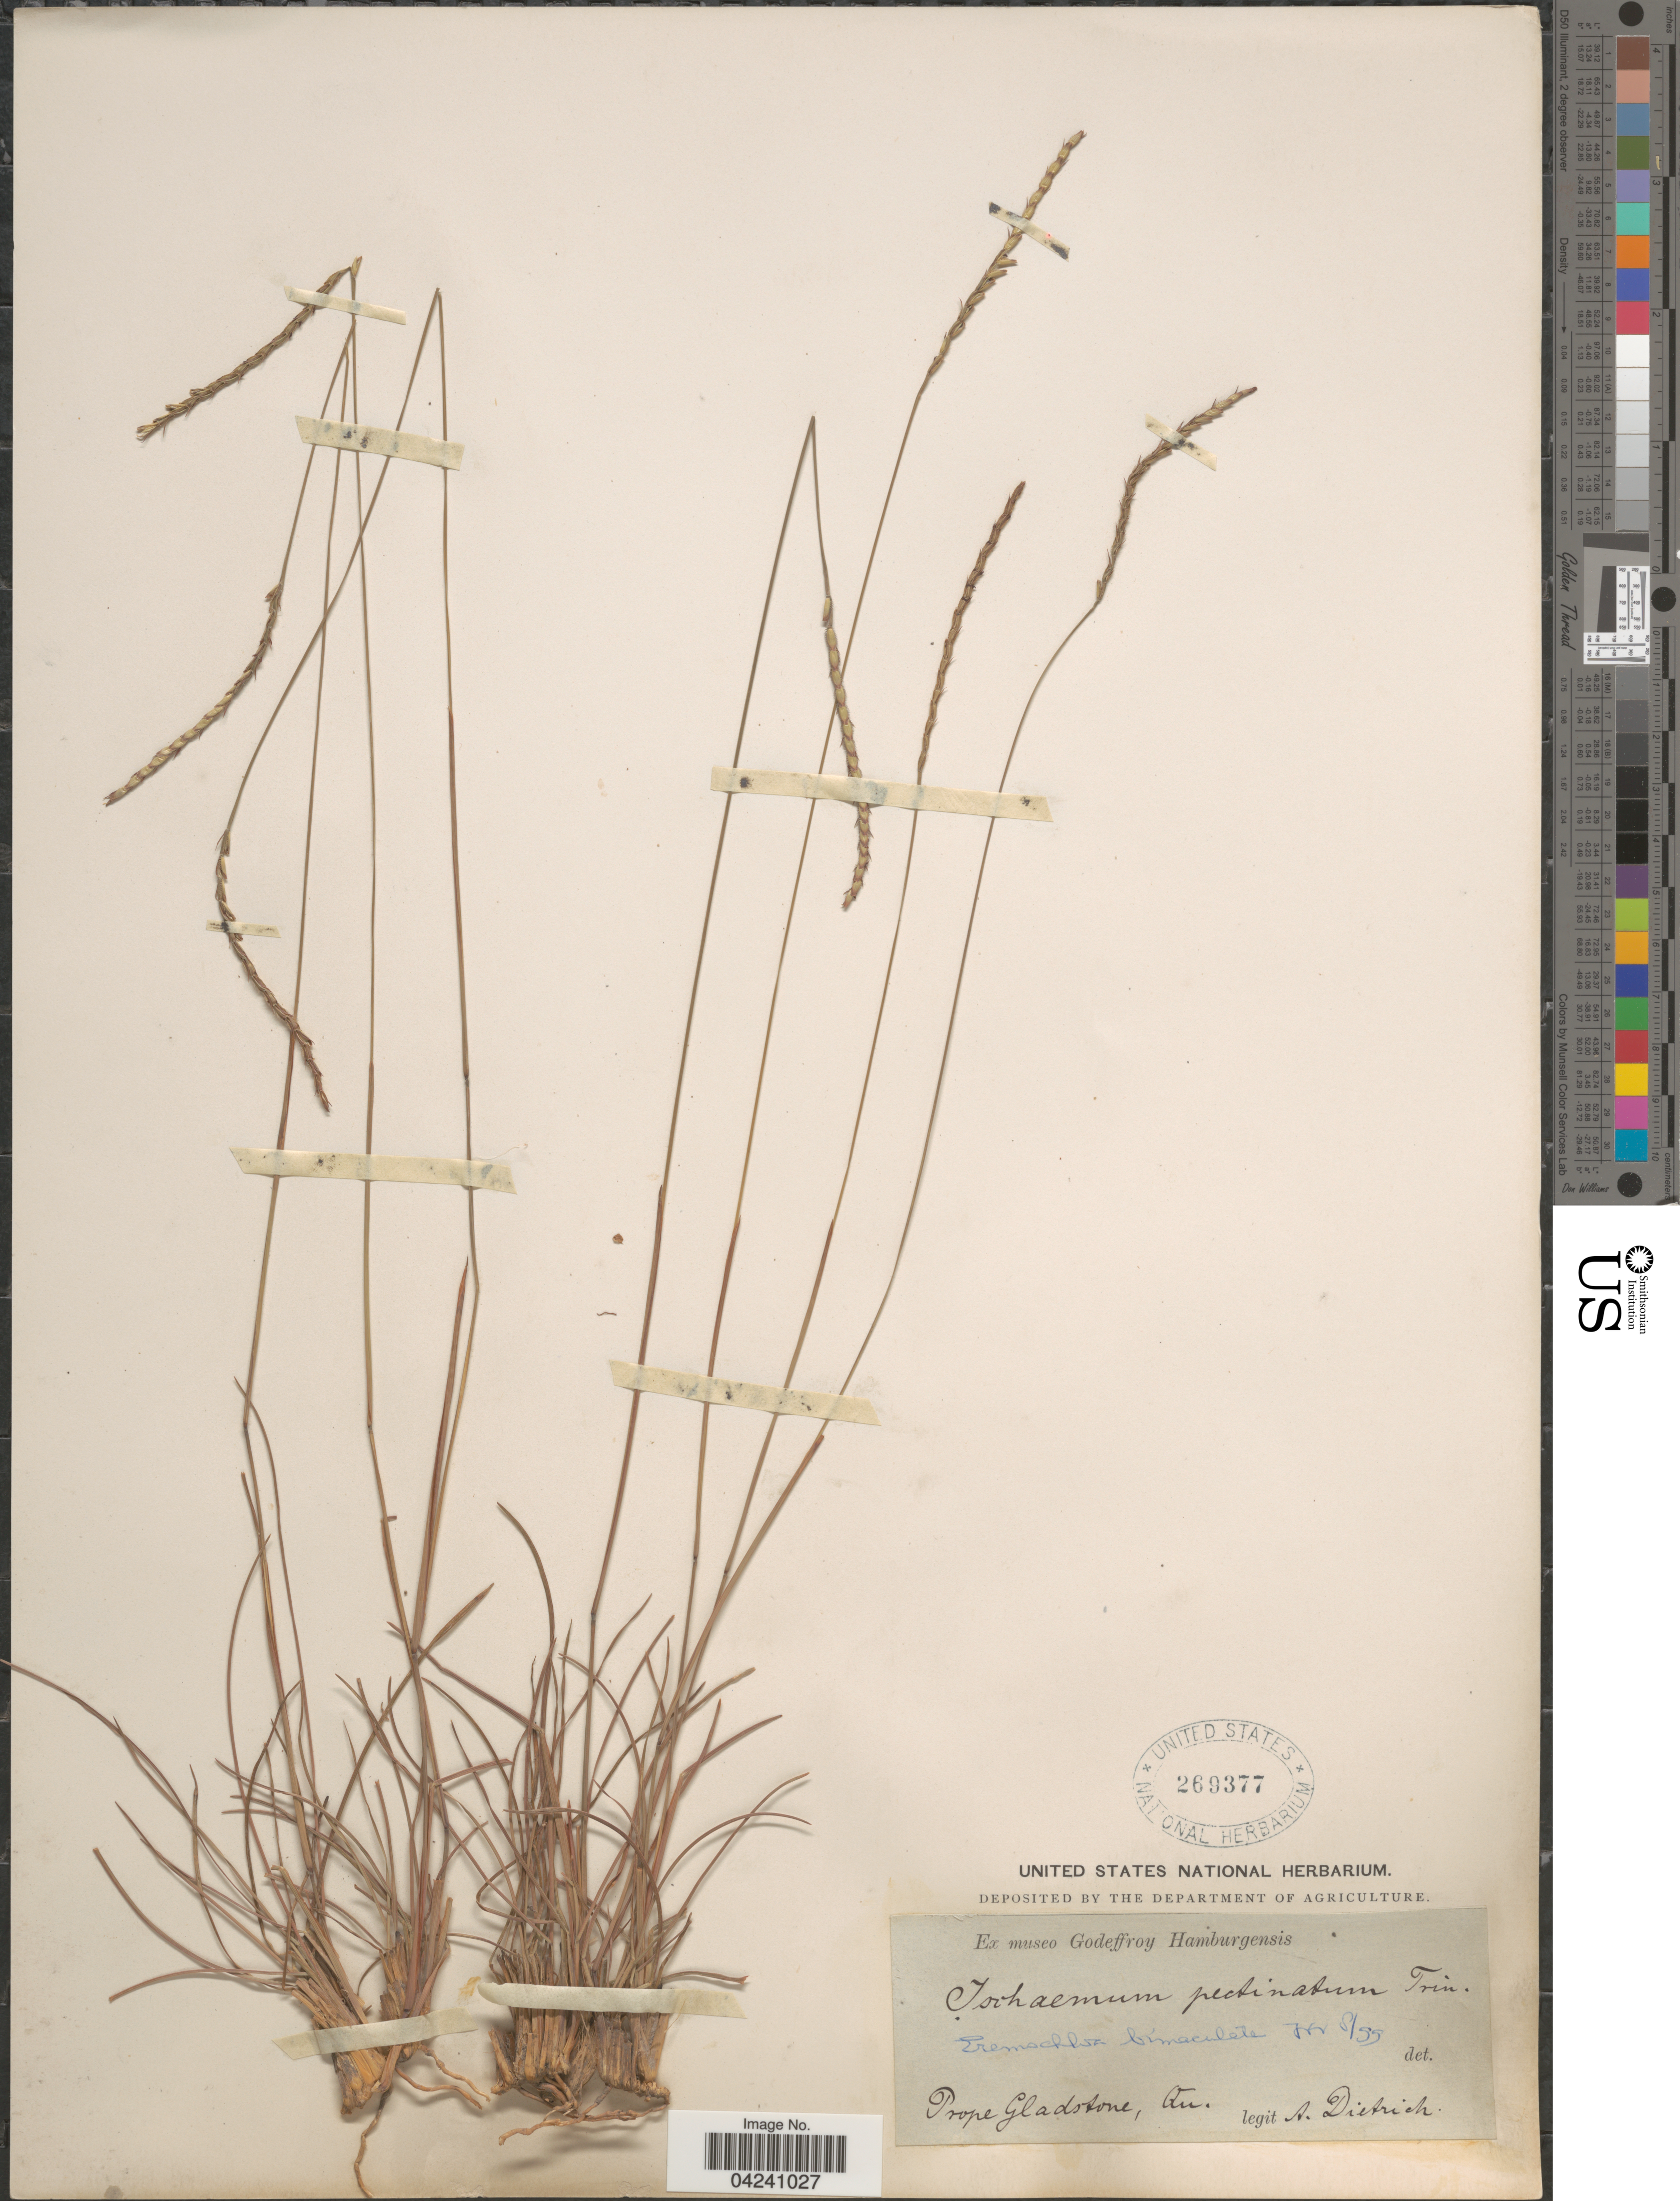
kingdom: Plantae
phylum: Tracheophyta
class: Liliopsida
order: Poales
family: Poaceae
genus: Eremochloa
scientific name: Eremochloa bimaculata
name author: Hack.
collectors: A. G. Dietrich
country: Australia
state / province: Queensland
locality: Prope Gladstone.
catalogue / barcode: US 269377